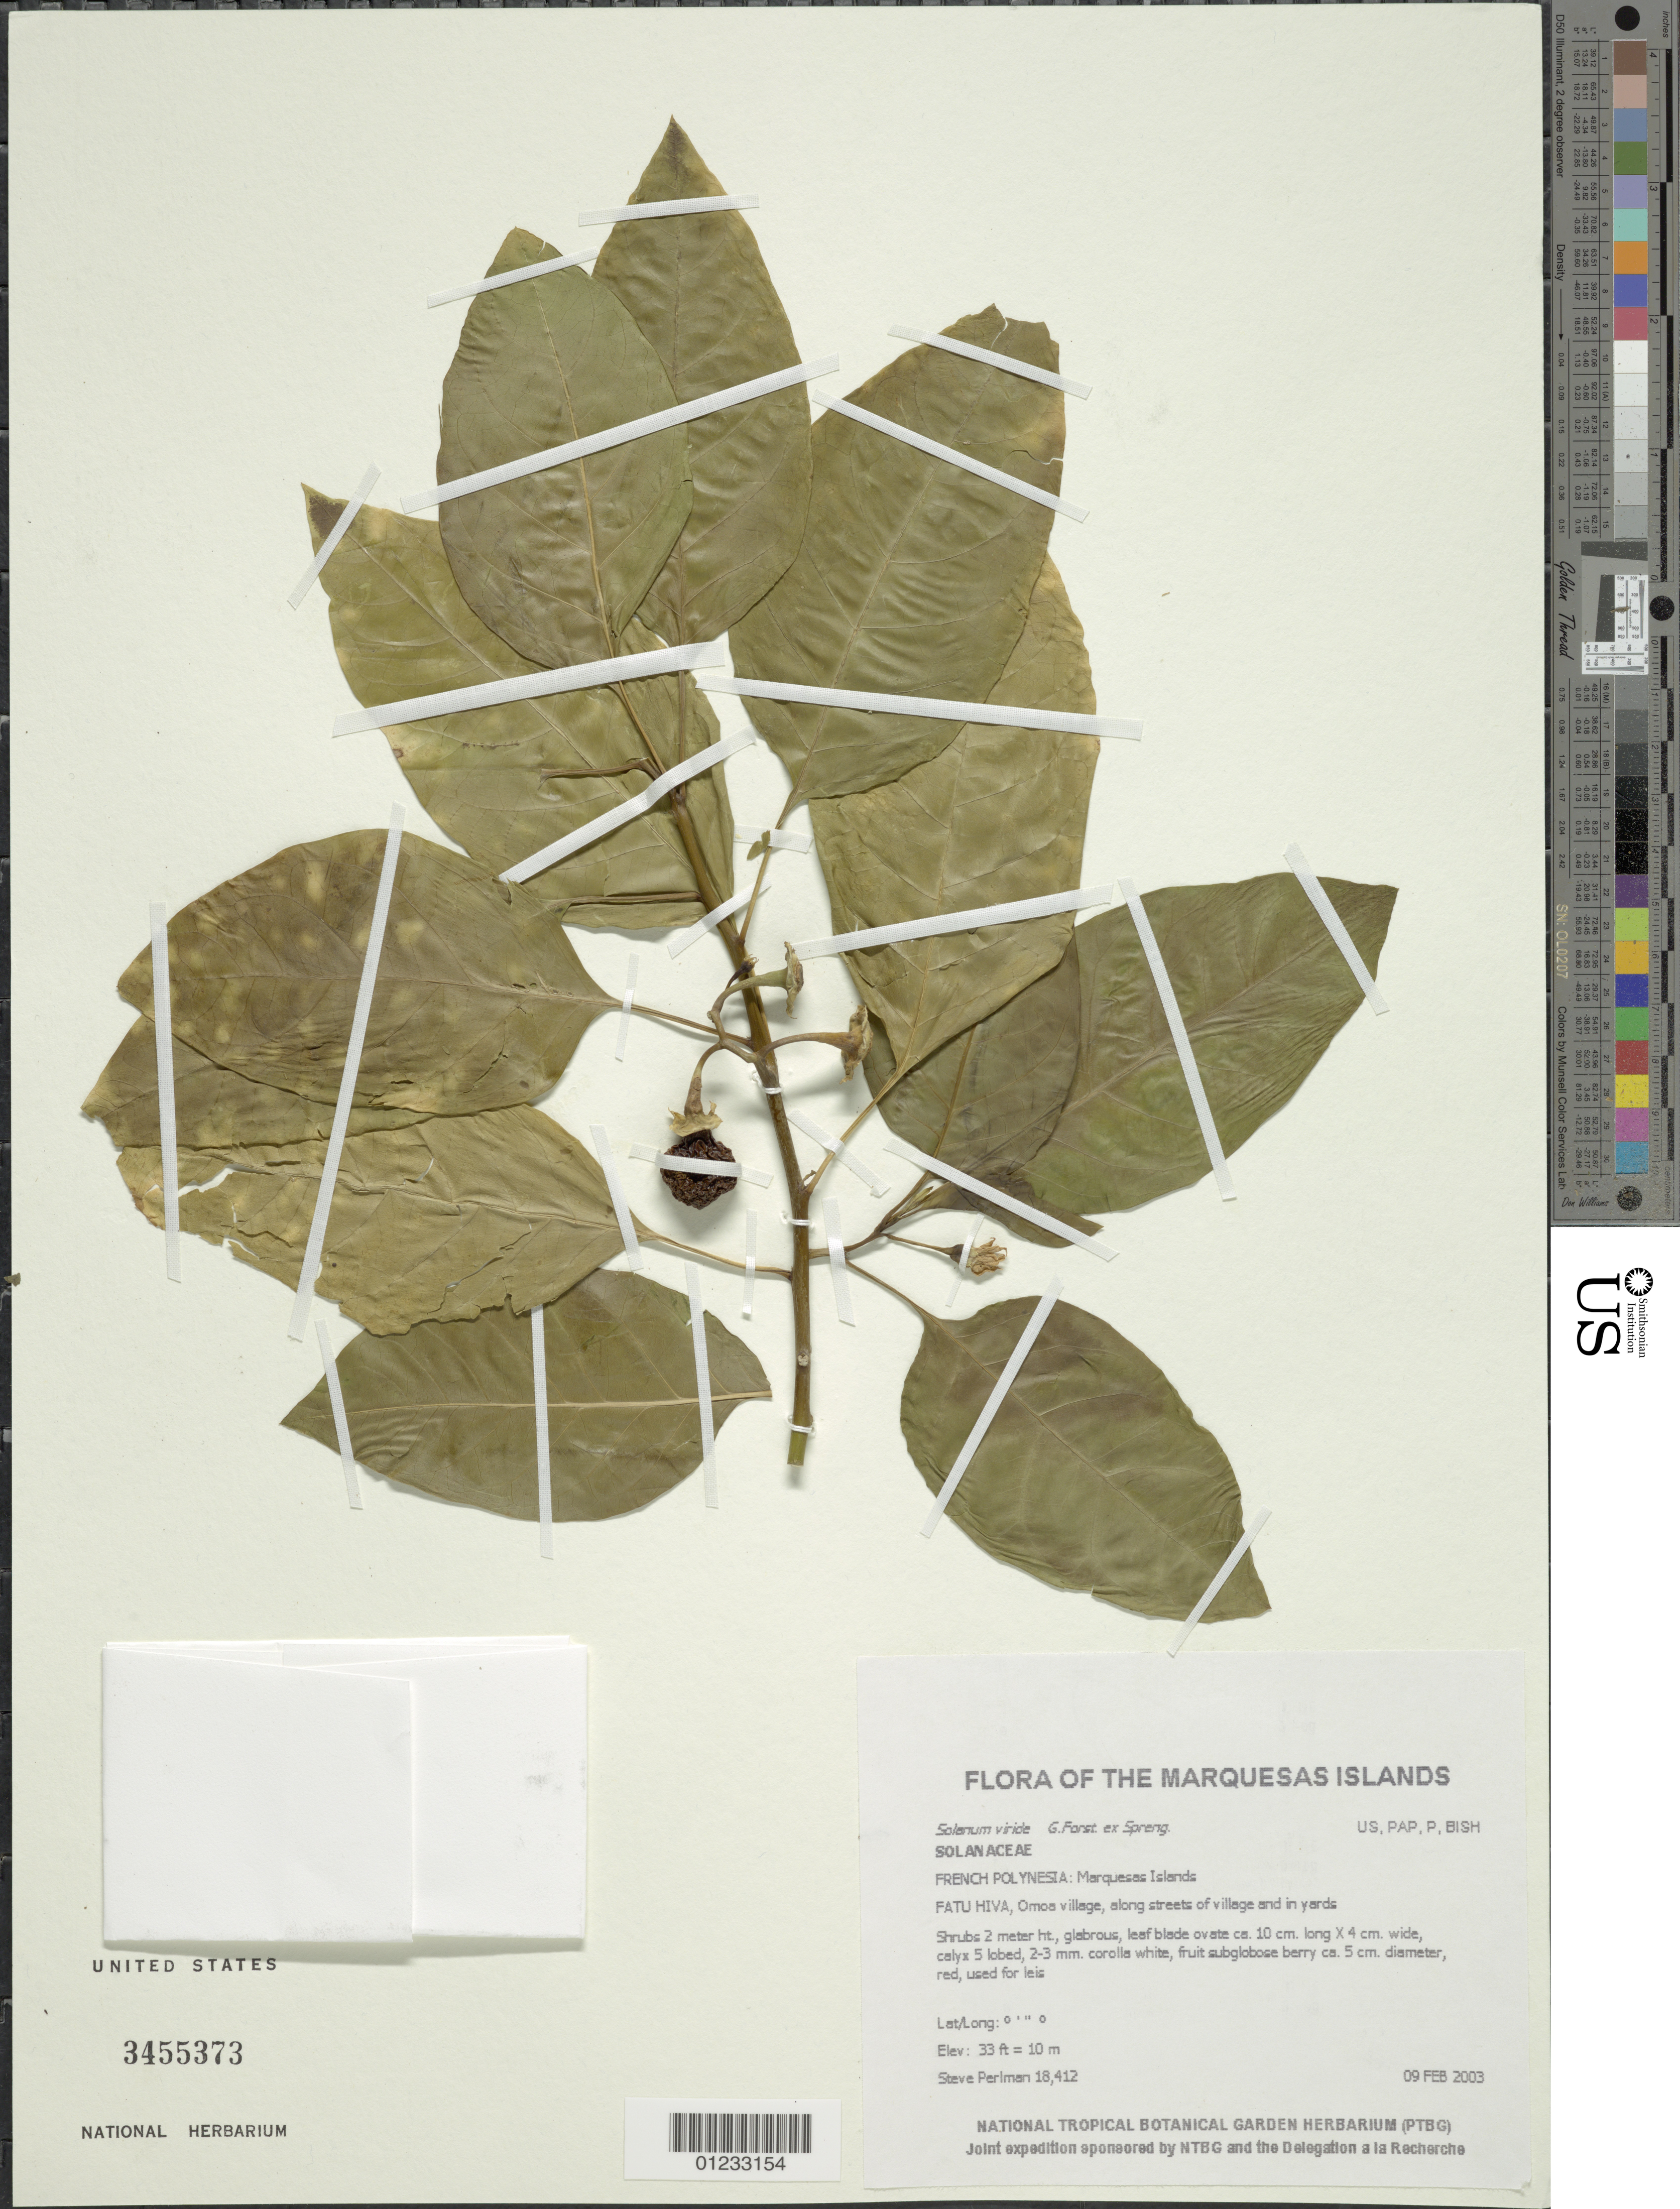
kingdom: Plantae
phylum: Tracheophyta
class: Magnoliopsida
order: Solanales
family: Solanaceae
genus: Solanum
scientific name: Solanum viride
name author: G. Forst. ex Spreng.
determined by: Lorence, David H., (PTBG), National Tropical Botanical Garden (UNITED STATES)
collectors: S. P. Perlman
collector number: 18412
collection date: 2003-02-09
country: French Polynesia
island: Fatu Hiva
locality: Omoa village, along streets of village and in yards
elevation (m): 10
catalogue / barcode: US 3455373